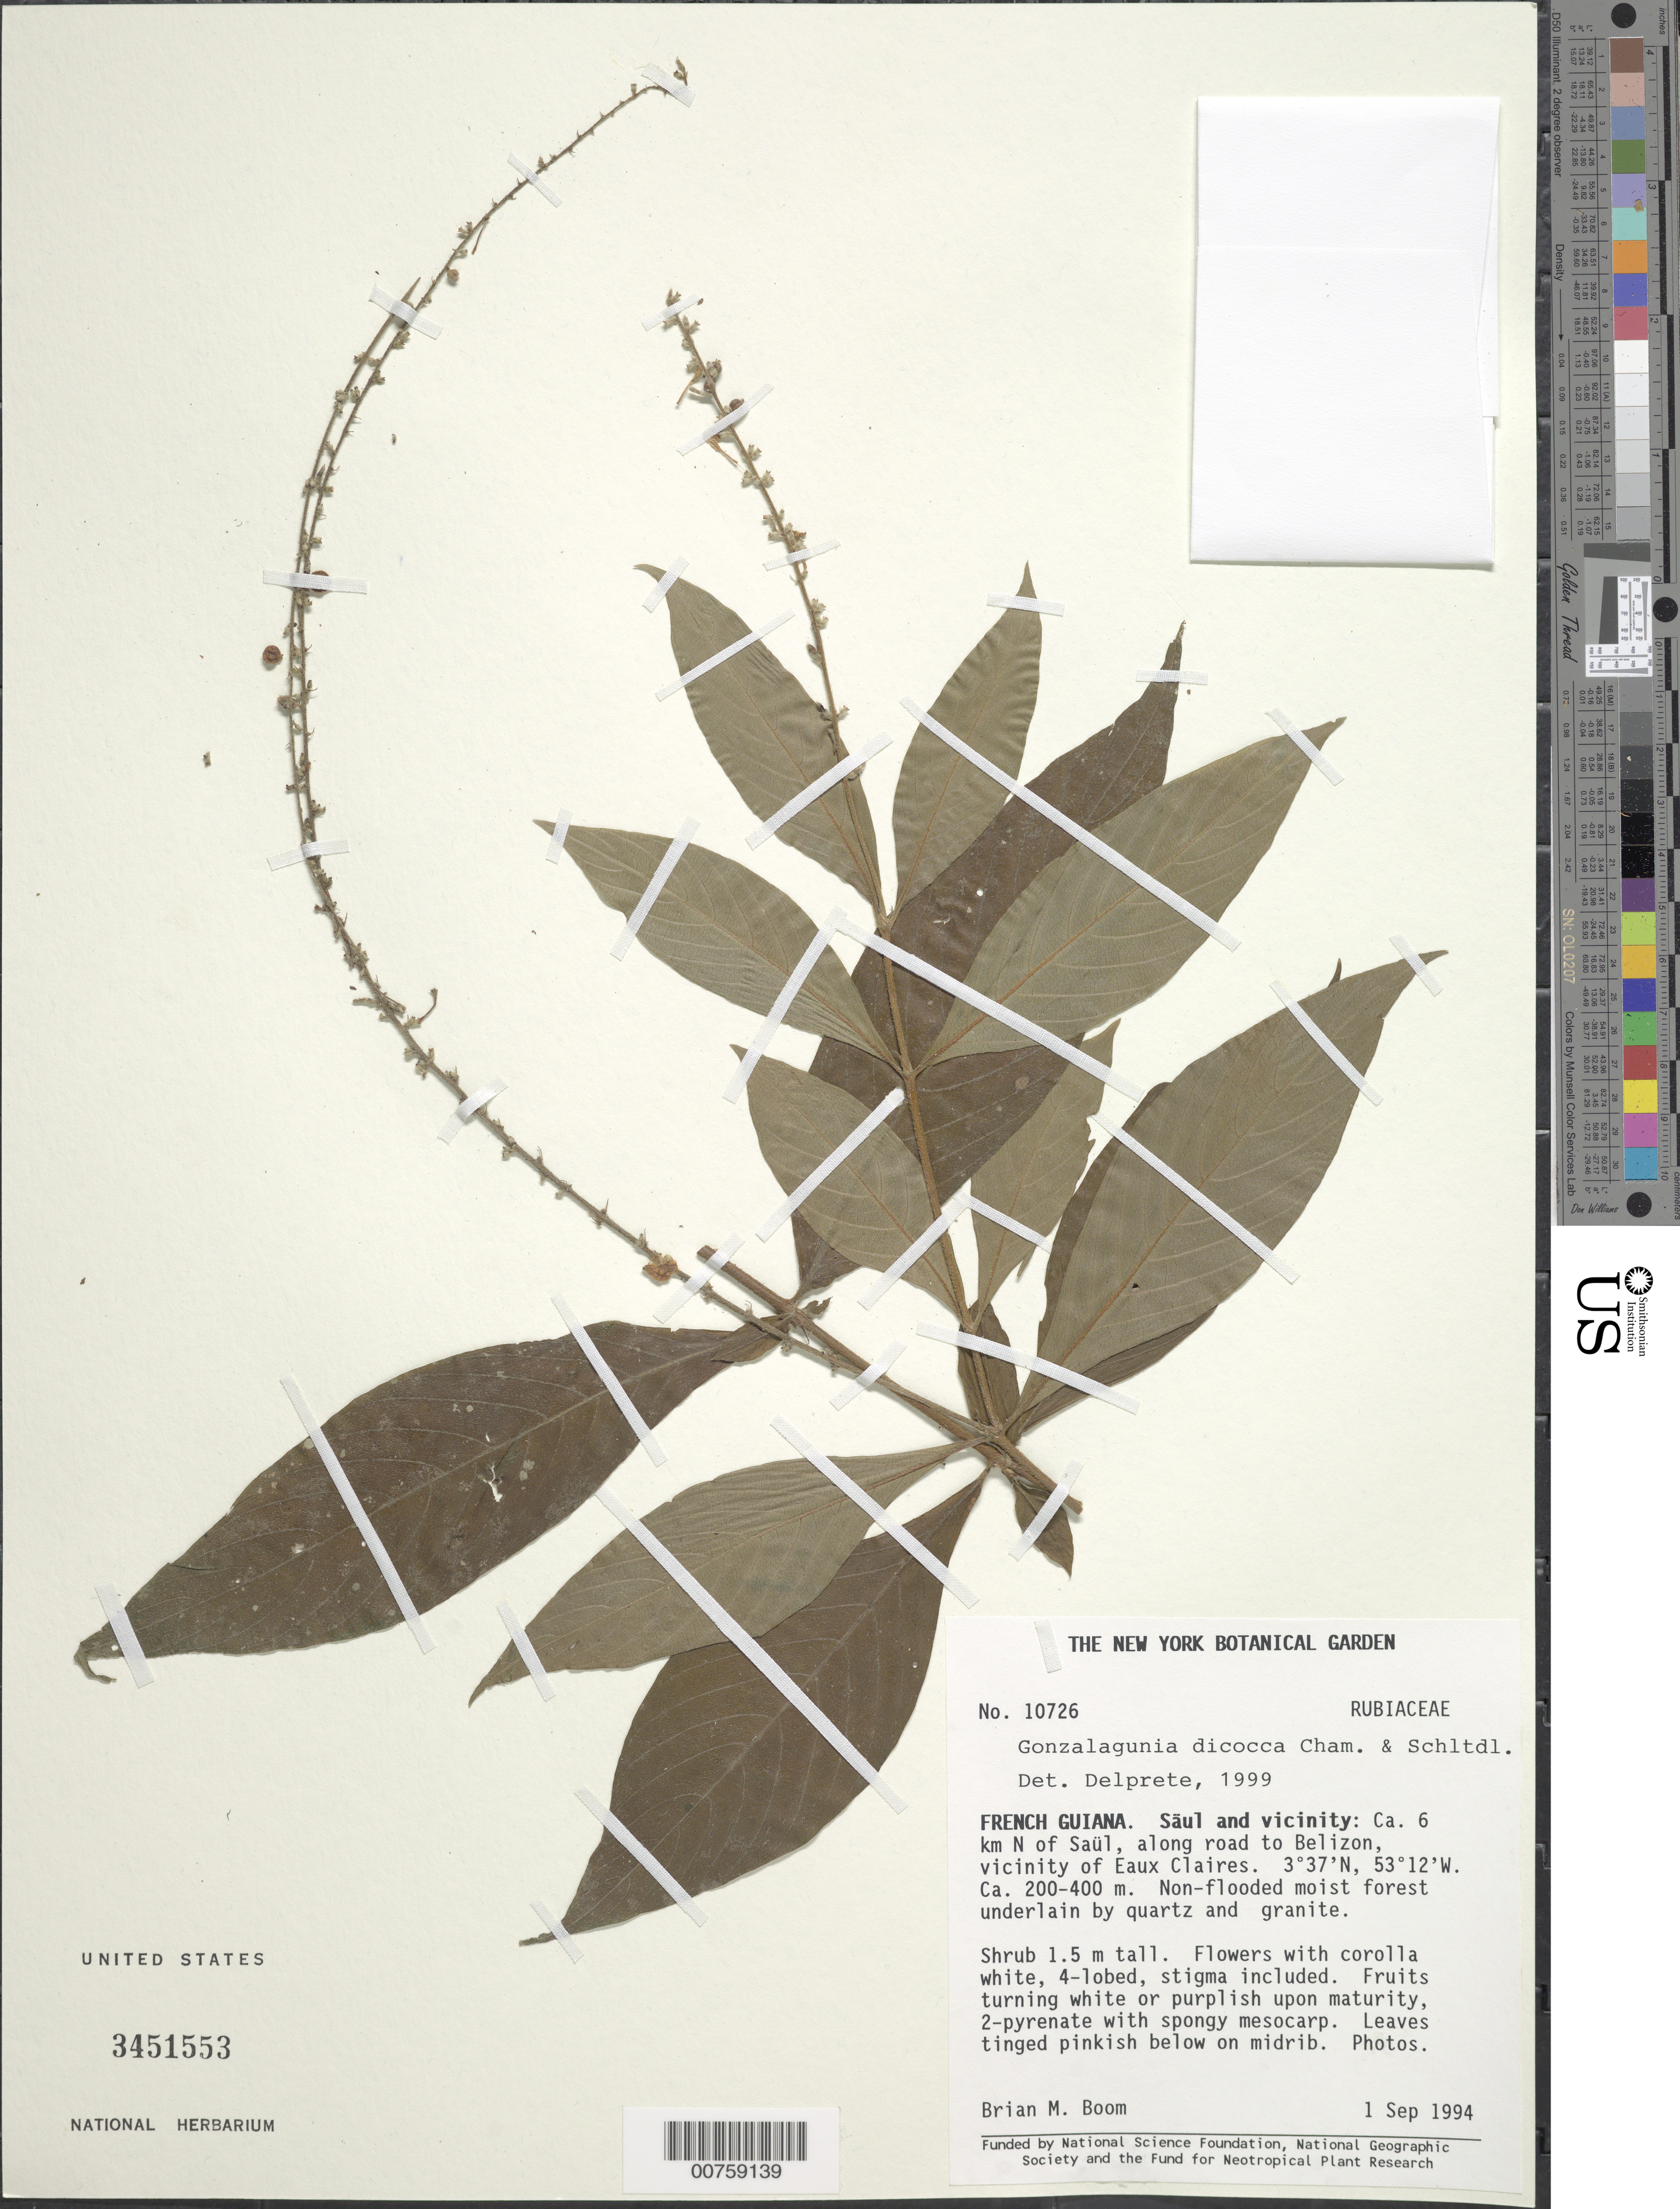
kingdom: Plantae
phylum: Tracheophyta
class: Magnoliopsida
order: Gentianales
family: Rubiaceae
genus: Gonzalagunia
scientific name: Gonzalagunia dicocca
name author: Cham. & Schltdl.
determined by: Delprete, P. G., Herb. de Guyane Cay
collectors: B. M. Boom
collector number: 10726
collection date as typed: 1-Sep-94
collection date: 1994-09-01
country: French Guiana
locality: Saül, 6 km N along road to Belizon, vic. Eaux Claires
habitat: Nonflooded moist forest underlain by quartz and granite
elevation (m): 200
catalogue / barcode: US 3451553